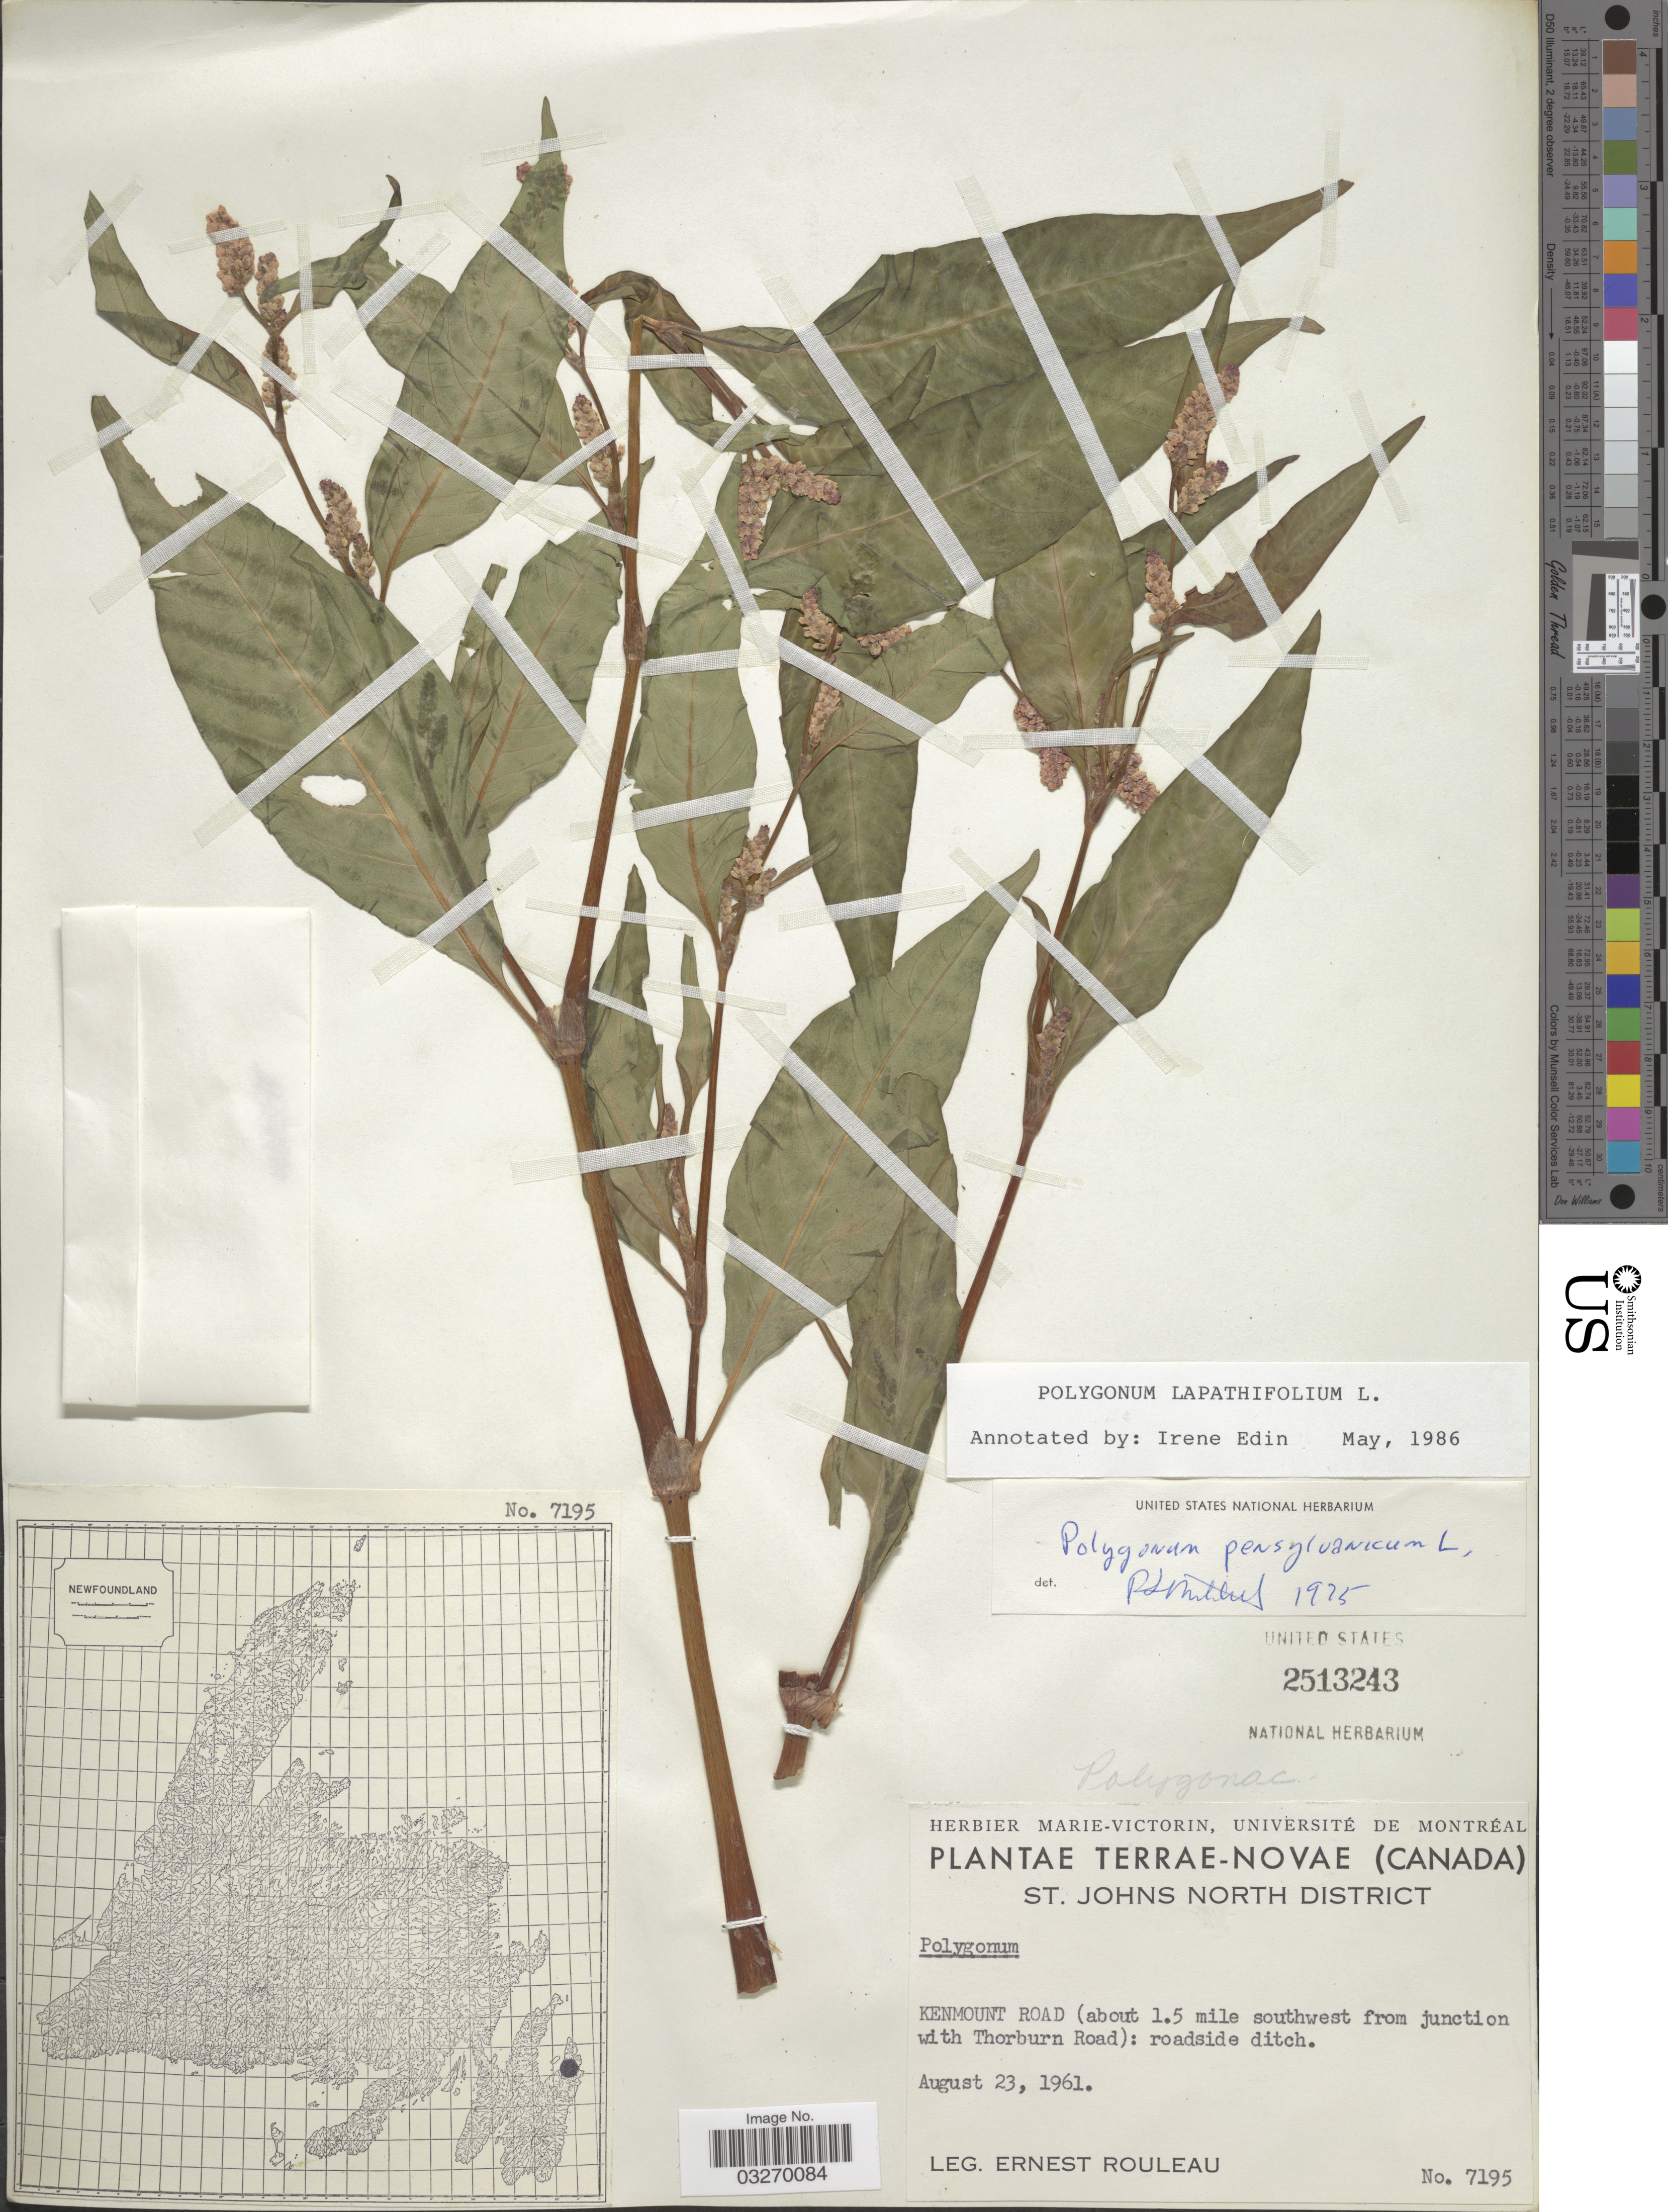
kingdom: Plantae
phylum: Tracheophyta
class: Magnoliopsida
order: Caryophyllales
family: Polygonaceae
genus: Persicaria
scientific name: Persicaria lapathifolia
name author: (L.) Delarbre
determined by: Atha, D. E.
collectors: E. Rouleau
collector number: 7195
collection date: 1961-08-23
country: Canada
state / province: Newfoundland and Labrador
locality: Terrae-Novae. St. Johns North District. Kenmount Road (about 1.5 mile southwest from junction with Thorburn Road): roadside ditch.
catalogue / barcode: US 2513243